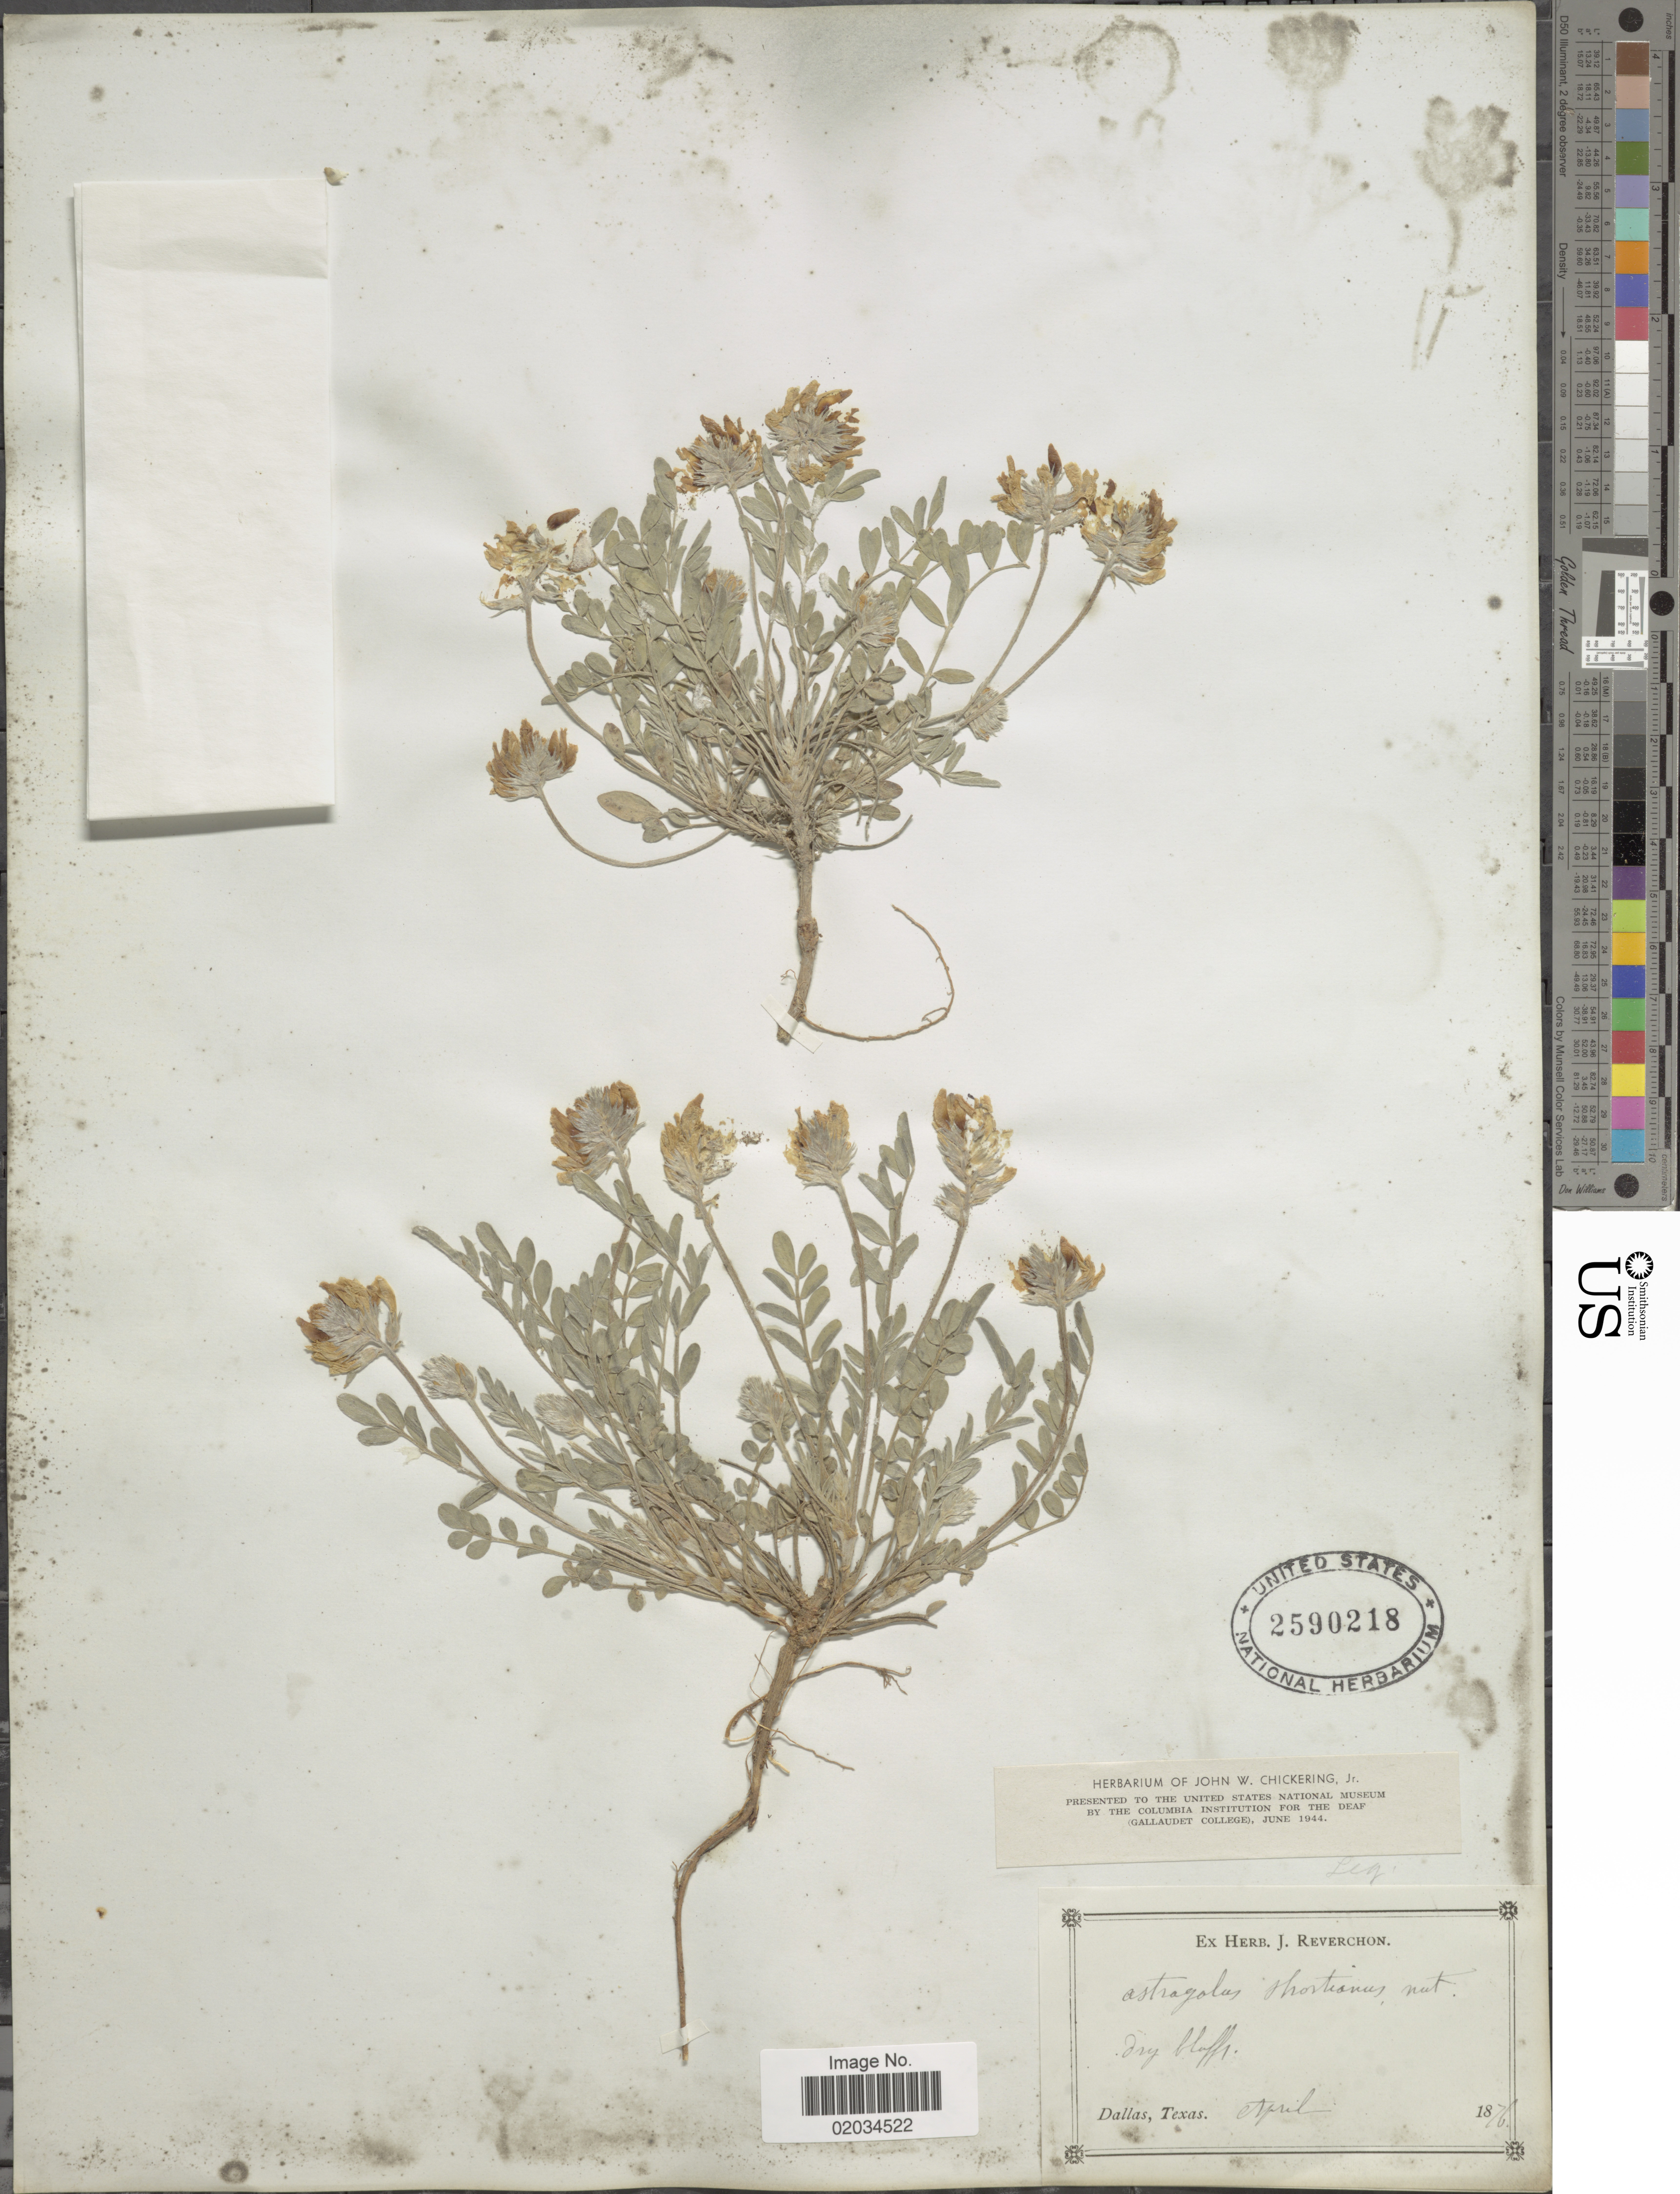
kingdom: Plantae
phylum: Tracheophyta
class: Magnoliopsida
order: Fabales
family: Fabaceae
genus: Astragalus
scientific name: Astragalus shortianus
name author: Nutt.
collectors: ex herb. J. Reverchon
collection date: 1876-04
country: United States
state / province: Texas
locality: Dallas.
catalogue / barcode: US 2590218